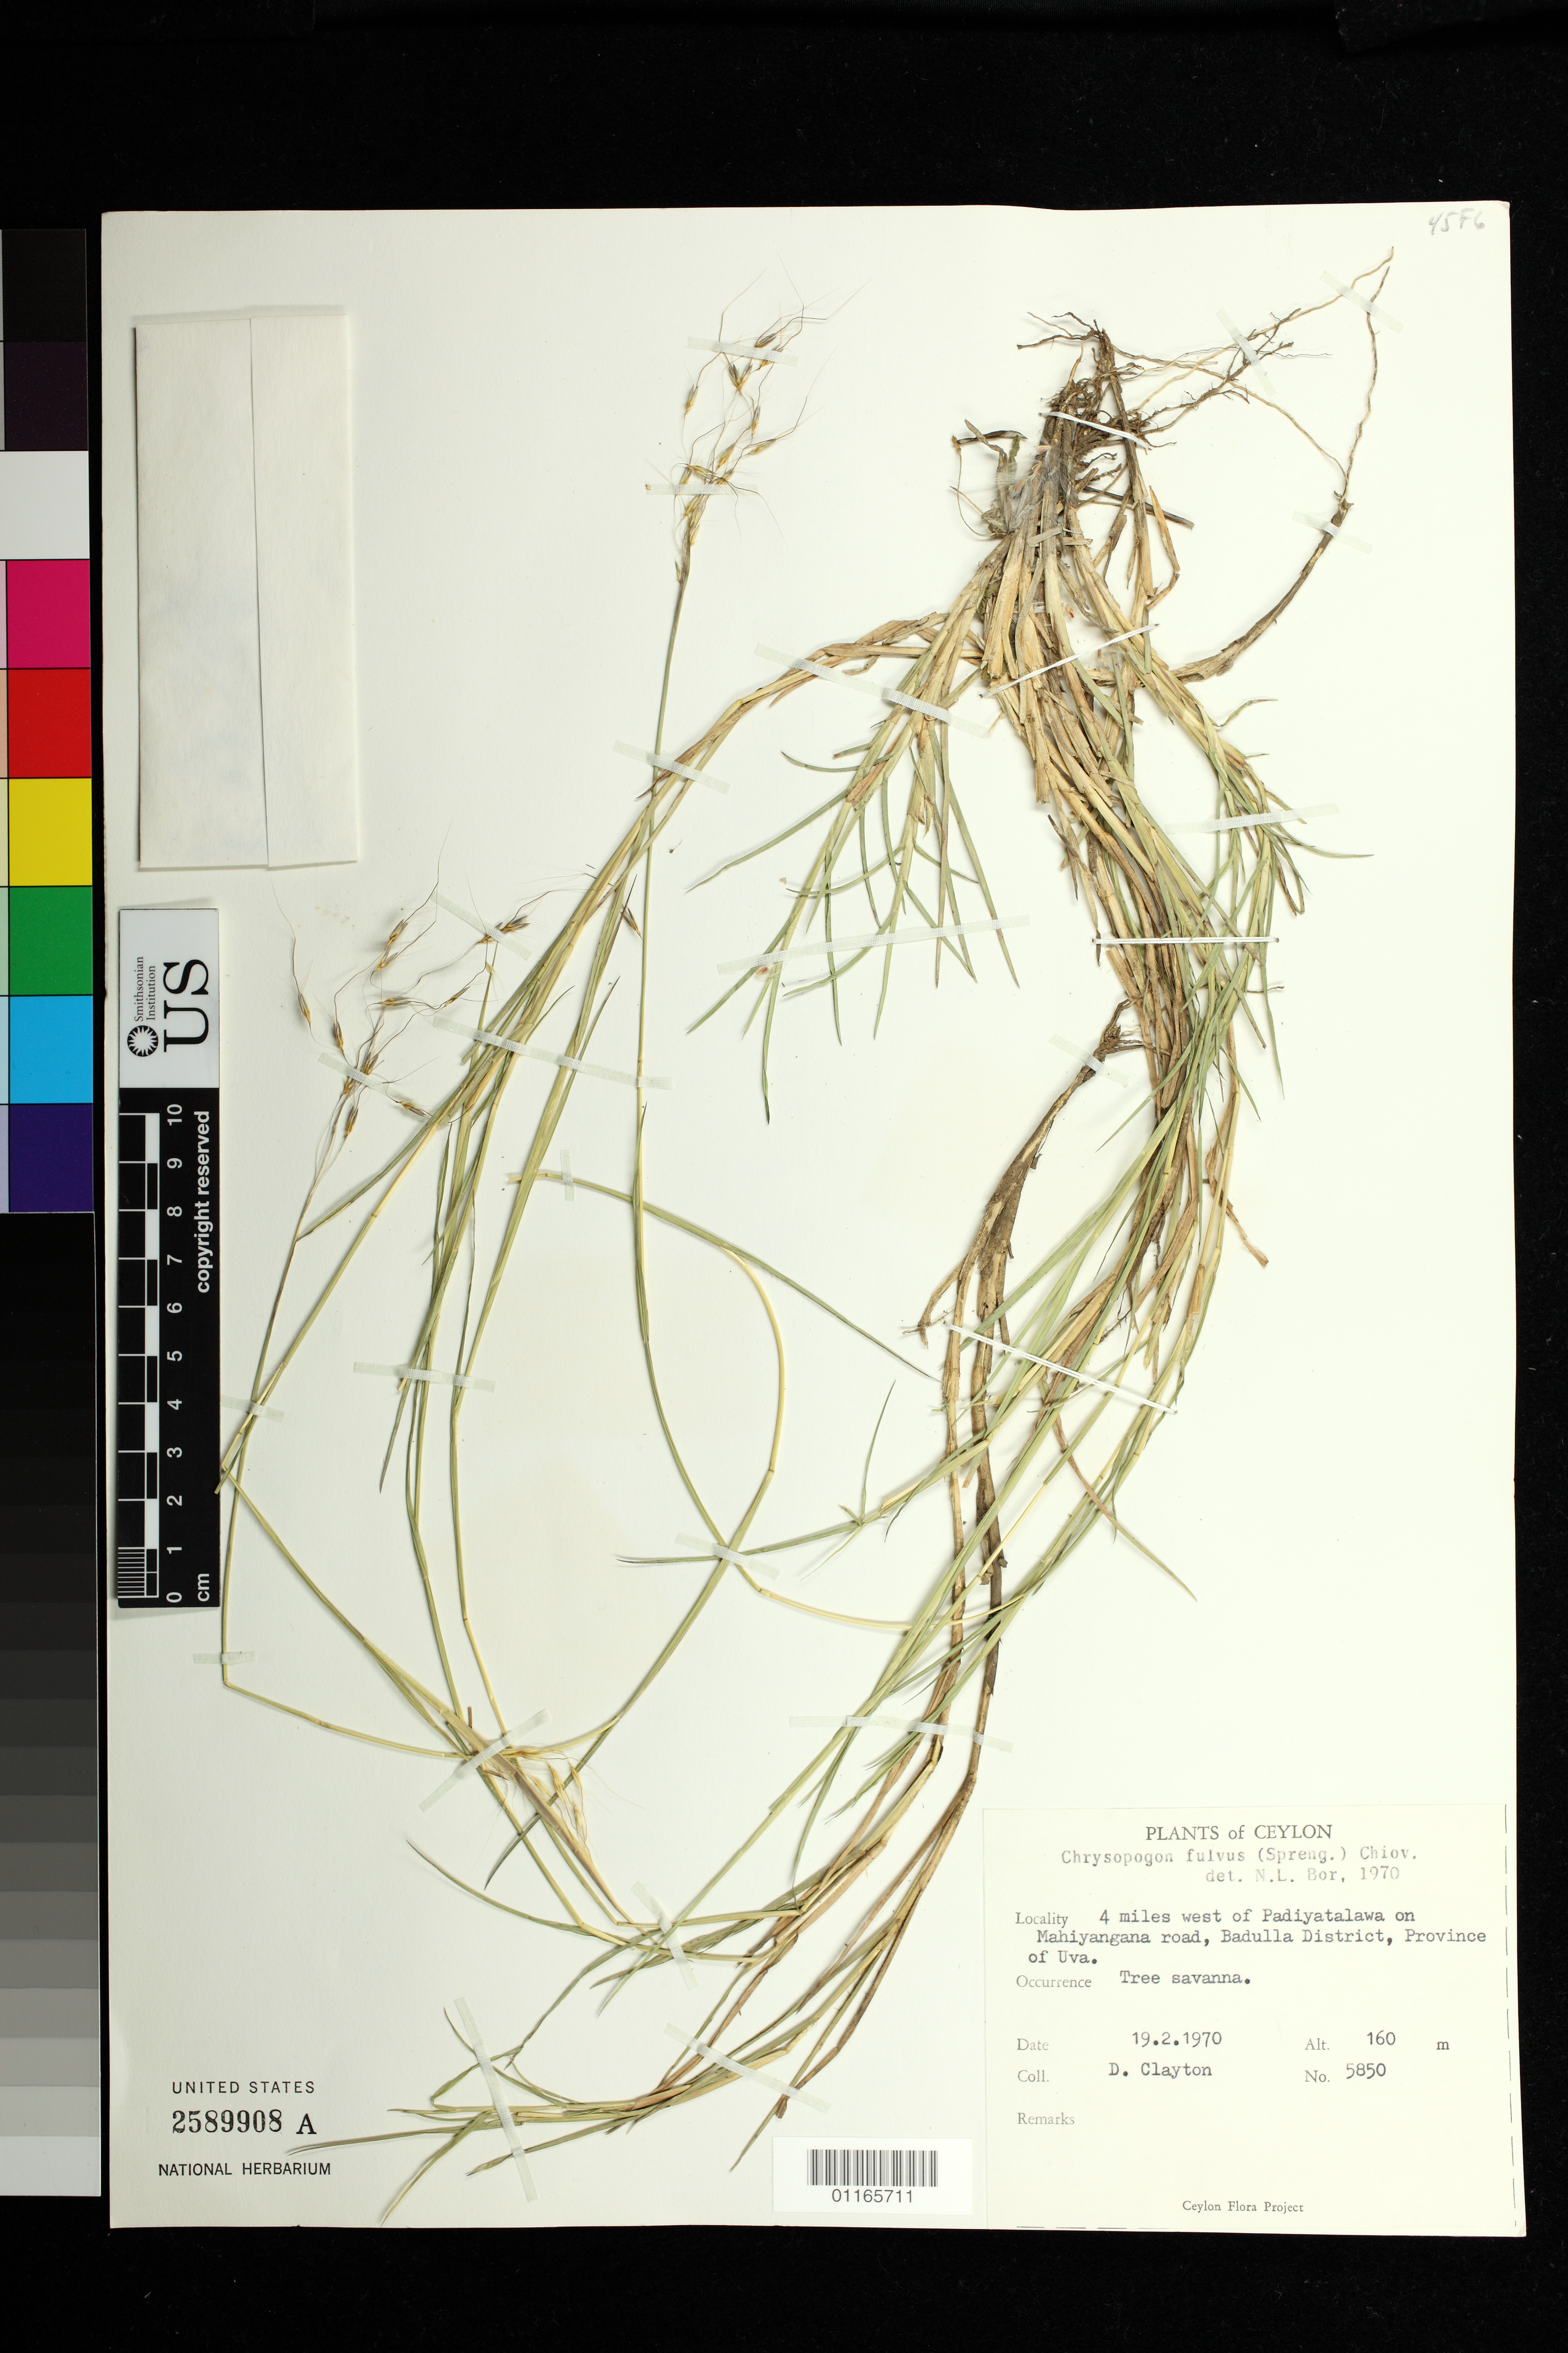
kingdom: Plantae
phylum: Tracheophyta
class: Liliopsida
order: Poales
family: Poaceae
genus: Chrysopogon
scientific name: Chrysopogon fulvus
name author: (Spreng.) Chiov.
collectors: D. Clayton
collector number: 5850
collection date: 1970-02-19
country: Sri Lanka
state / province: Uva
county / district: Badulla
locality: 4 miles west of Padiyatalawa on Mahiyangana road.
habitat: Tree savanna.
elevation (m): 160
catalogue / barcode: US 2589908A